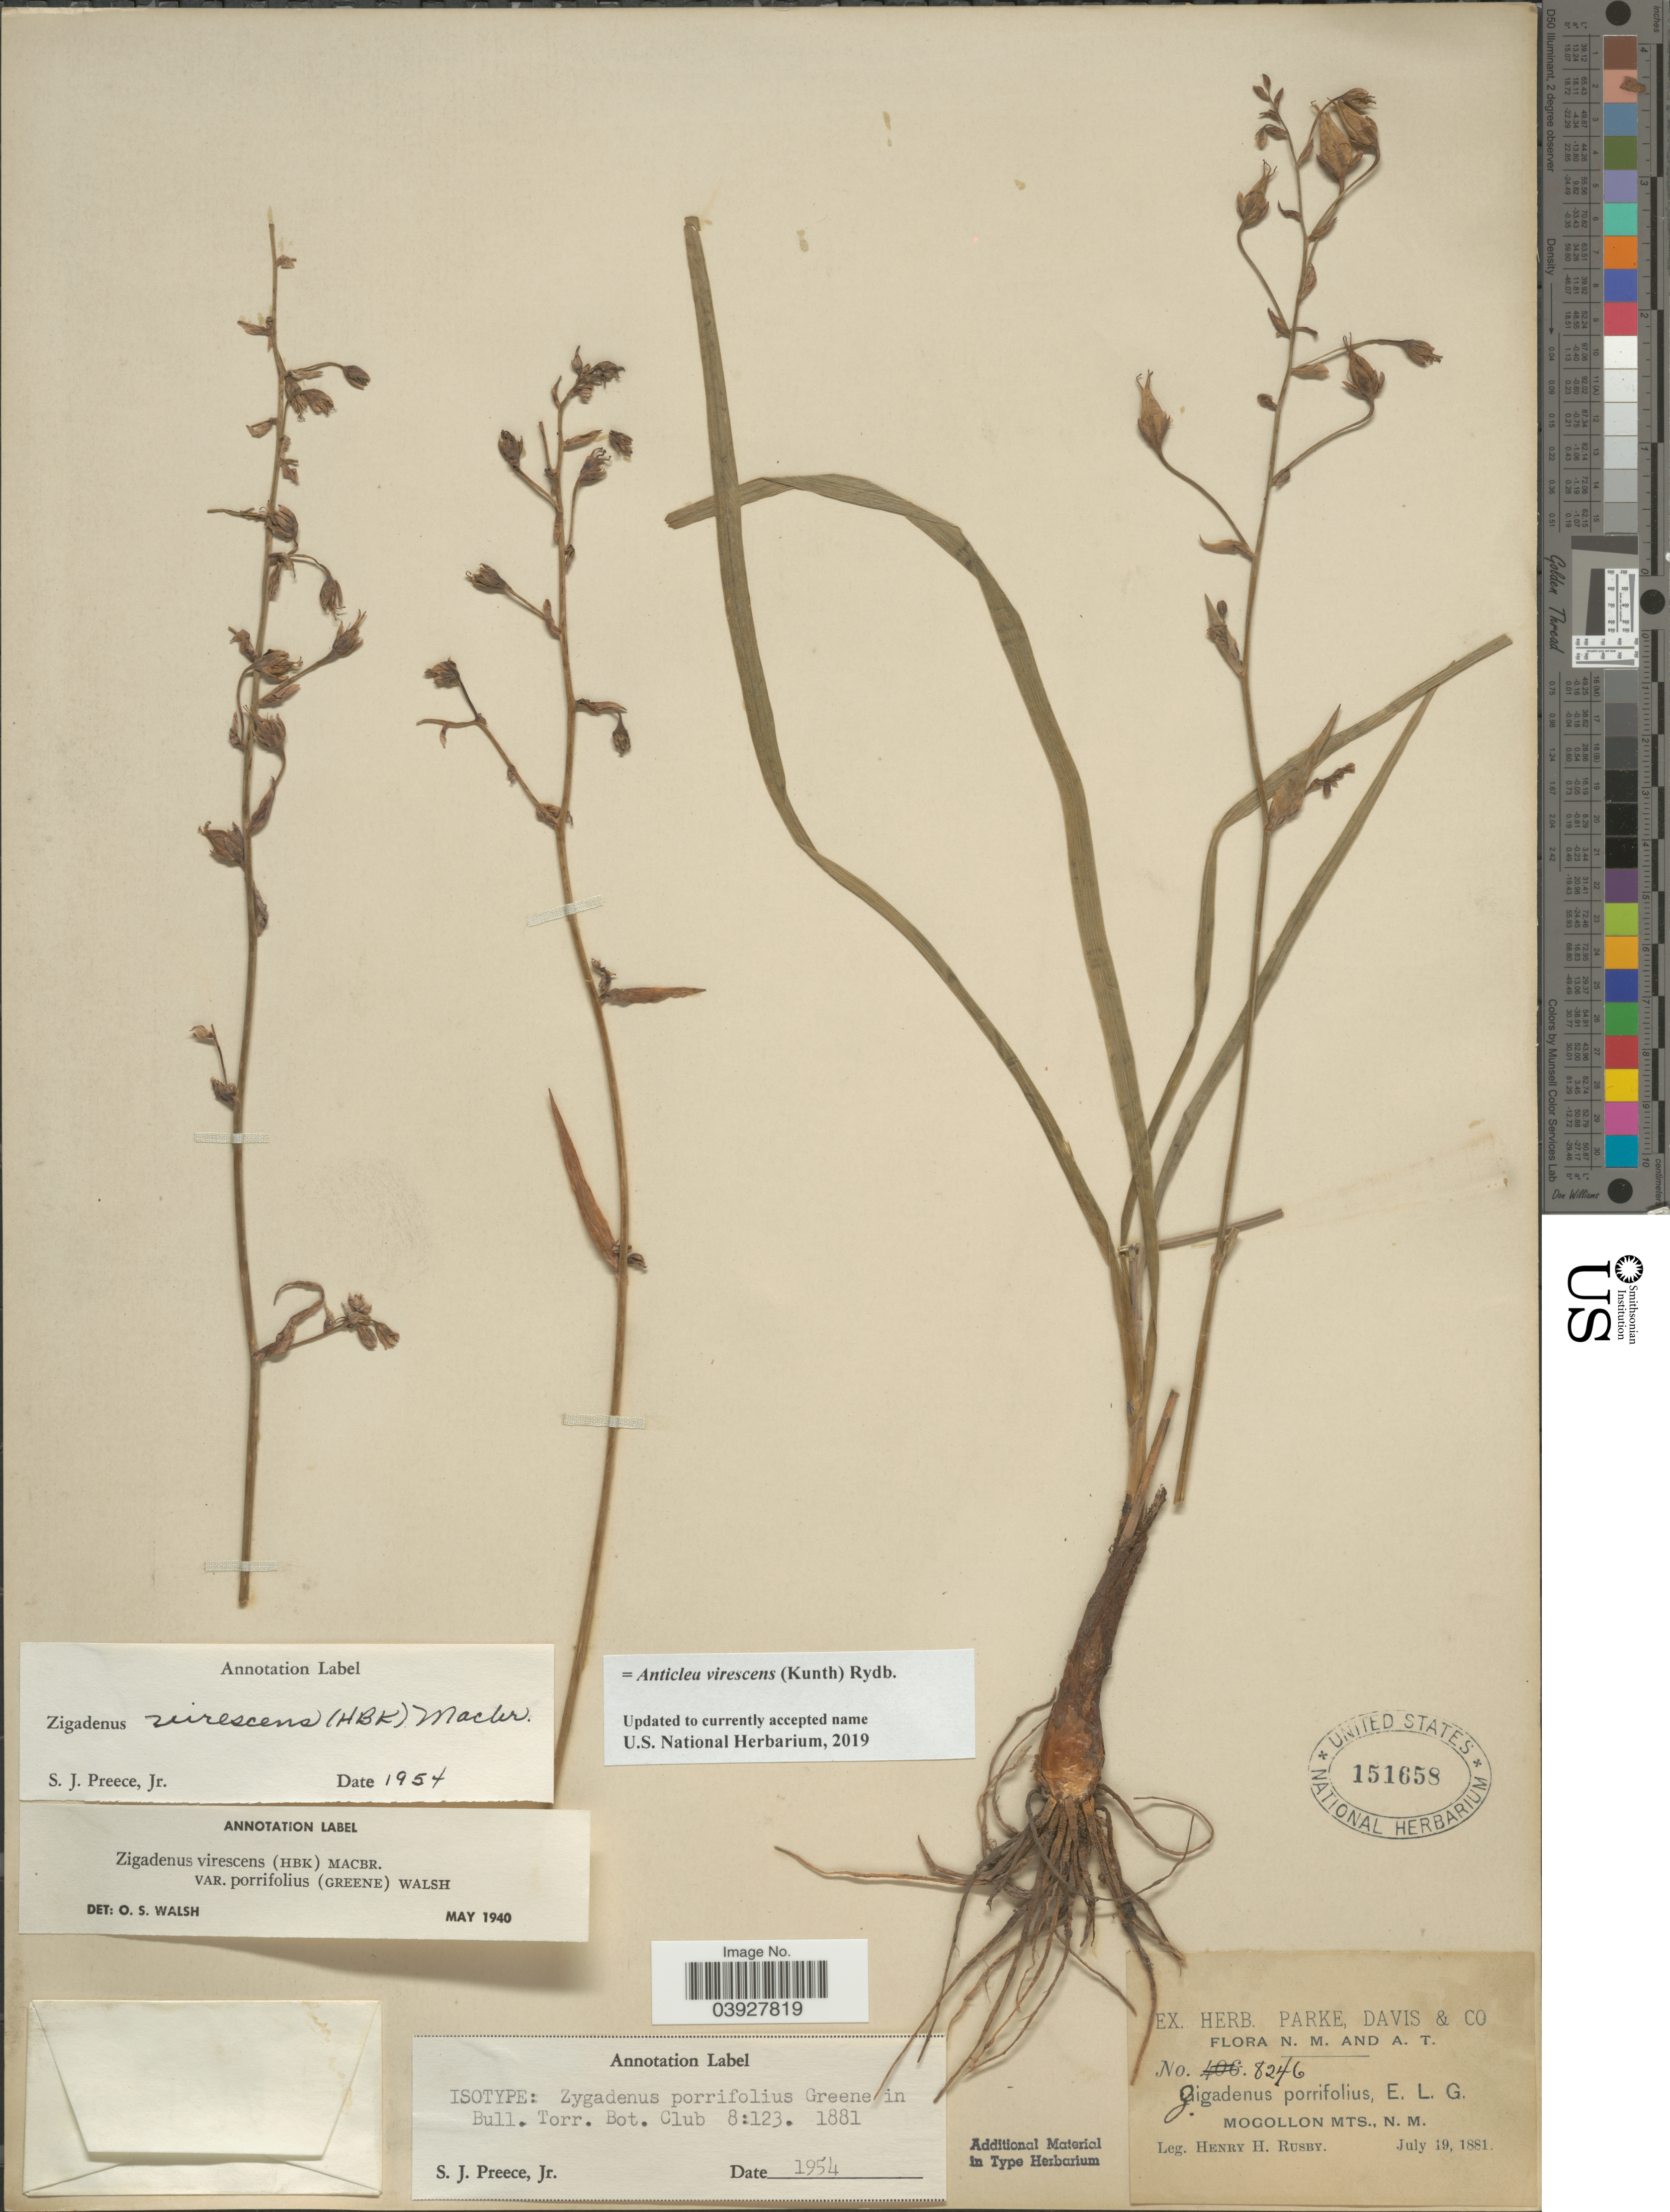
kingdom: Plantae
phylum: Tracheophyta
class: Liliopsida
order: Liliales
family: Melanthiaceae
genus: Anticlea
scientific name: Anticlea virescens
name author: (Kunth) Rydb.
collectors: H. H. Rusby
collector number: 8246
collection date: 1881-07-19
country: United States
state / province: New Mexico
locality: Mogollon Mts.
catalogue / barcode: US 151658